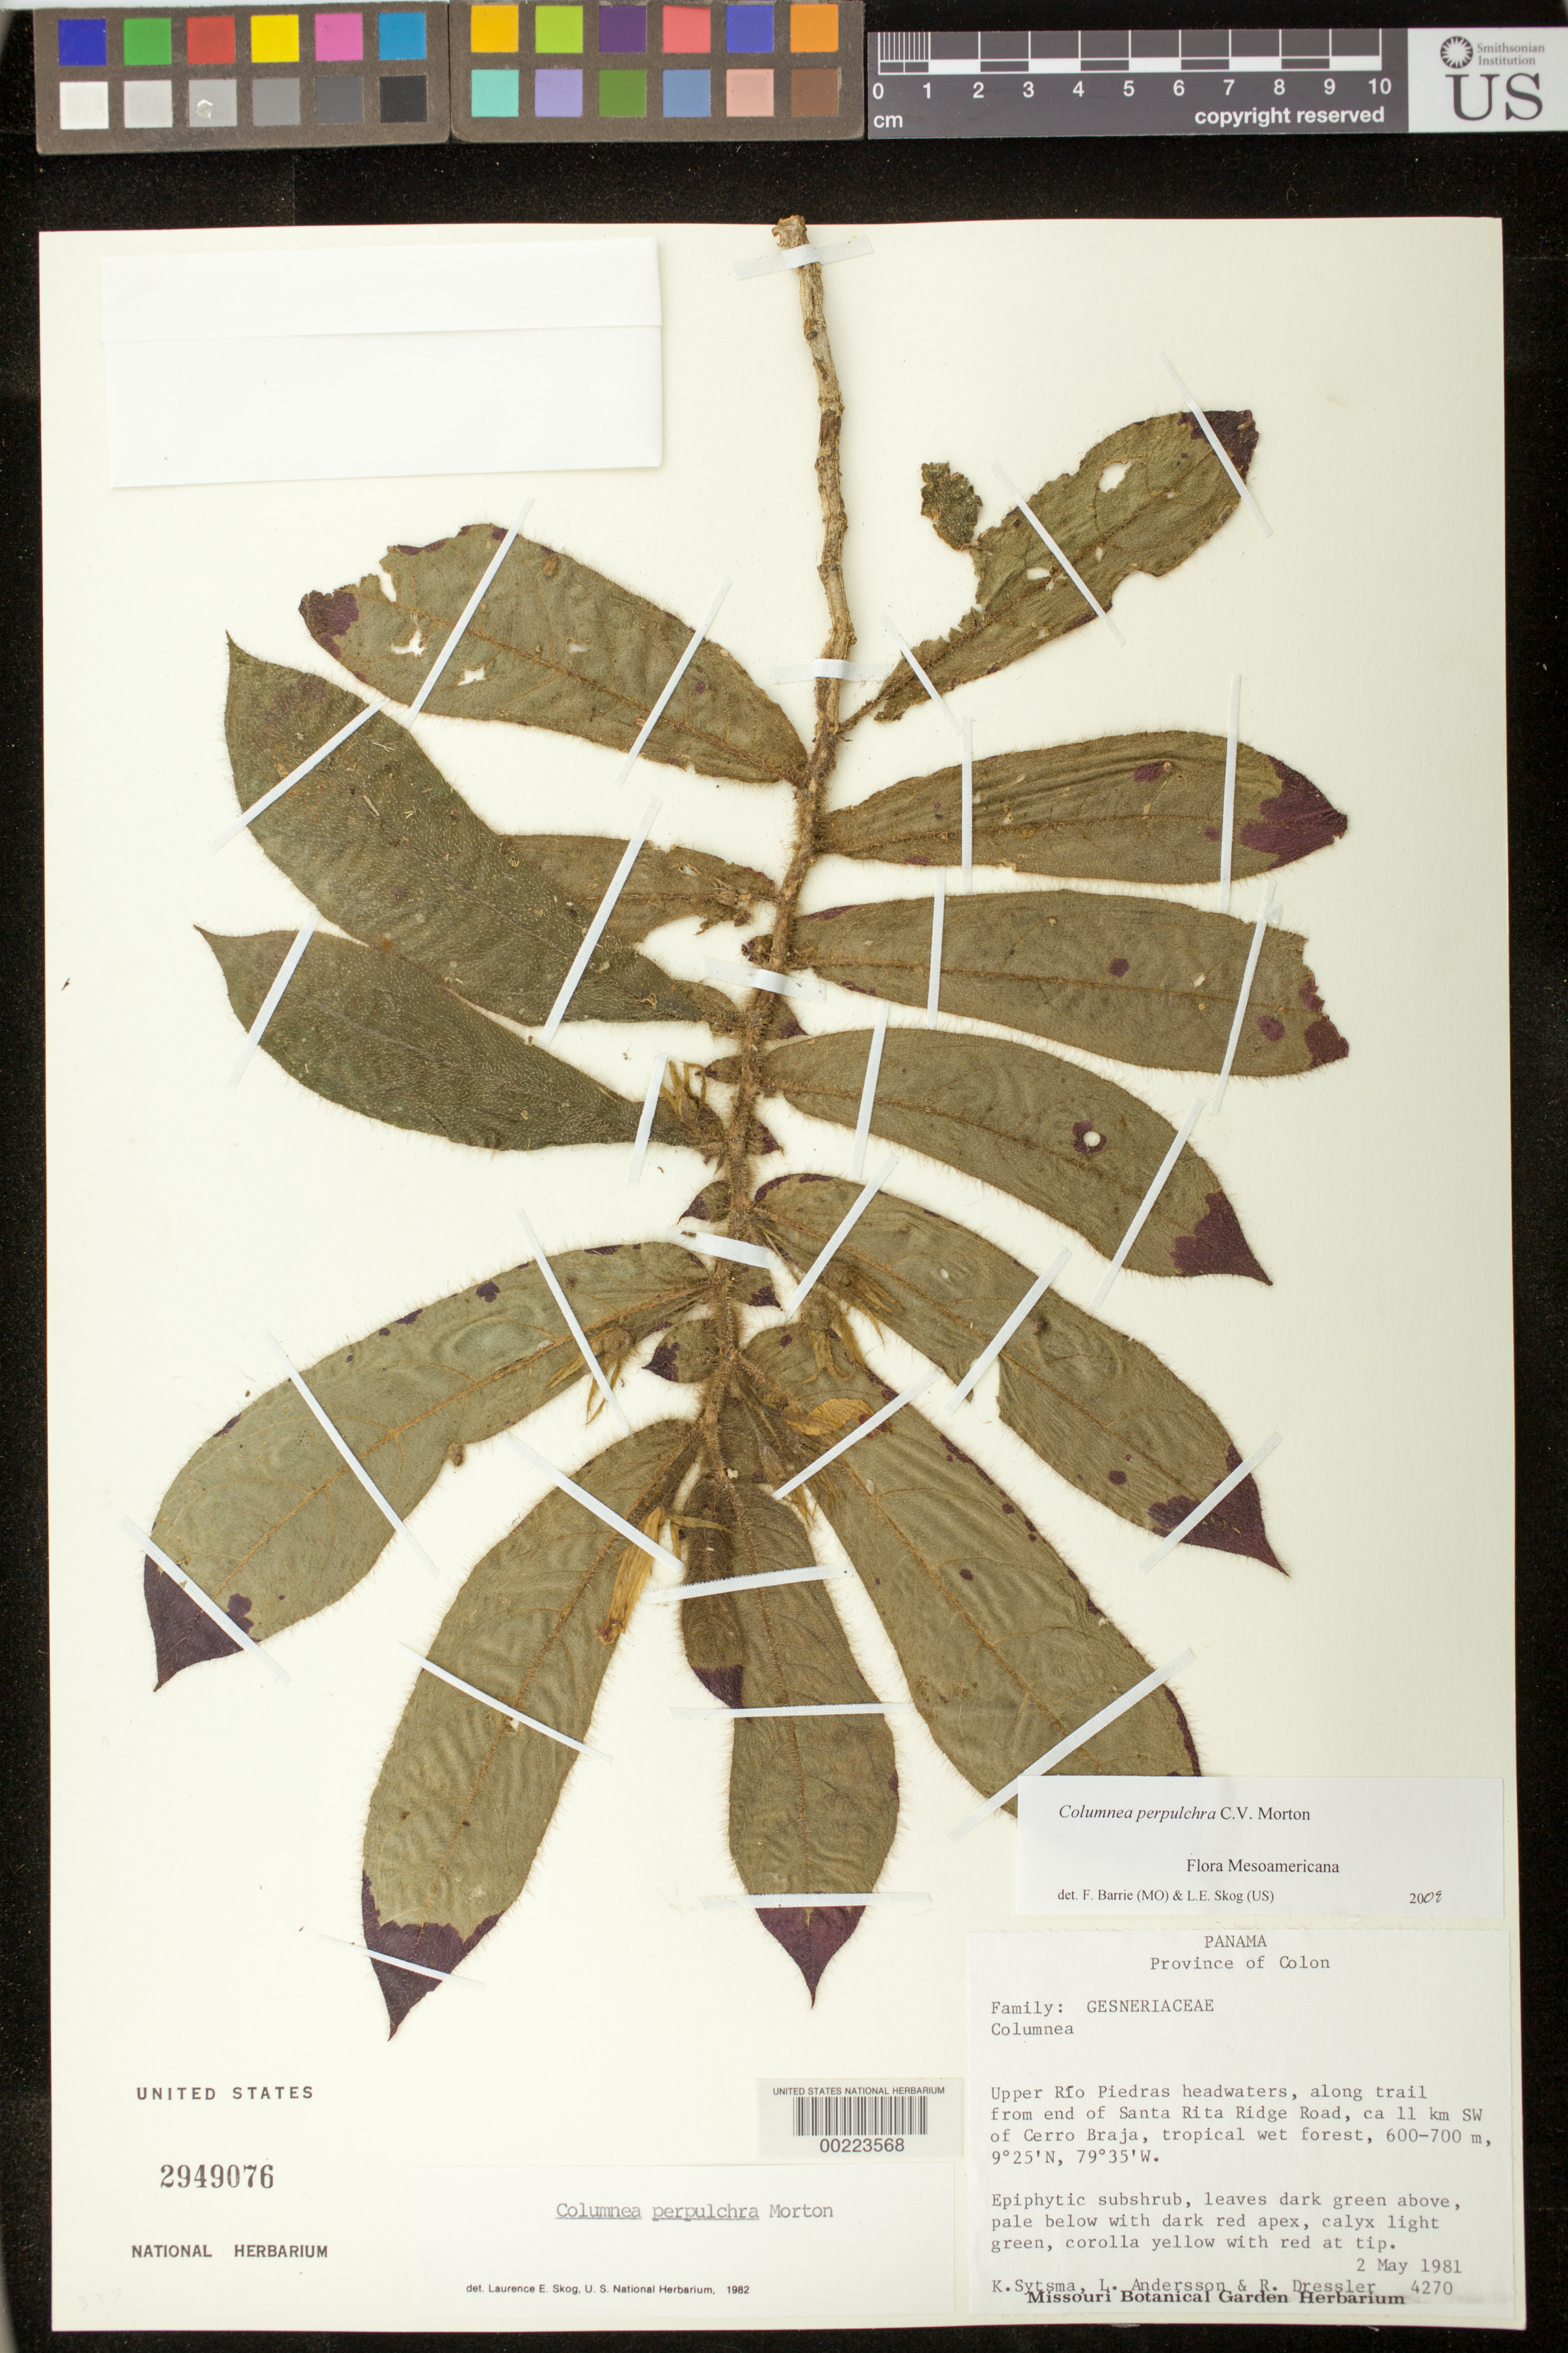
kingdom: Plantae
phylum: Tracheophyta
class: Magnoliopsida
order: Lamiales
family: Gesneriaceae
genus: Columnea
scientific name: Columnea perpulchra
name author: C.V. Morton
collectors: K. J. Sytsma, L. Andersson & R. Dressler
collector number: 4270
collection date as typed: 02 May 1981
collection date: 1981-05-02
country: Panama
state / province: Colón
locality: Upper Rio Piedras headwaters, along trail from end of Santa Rita ridge road, ca 11 km SW of Cerro Braja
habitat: Tropical wet forest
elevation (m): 600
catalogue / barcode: US 2949076